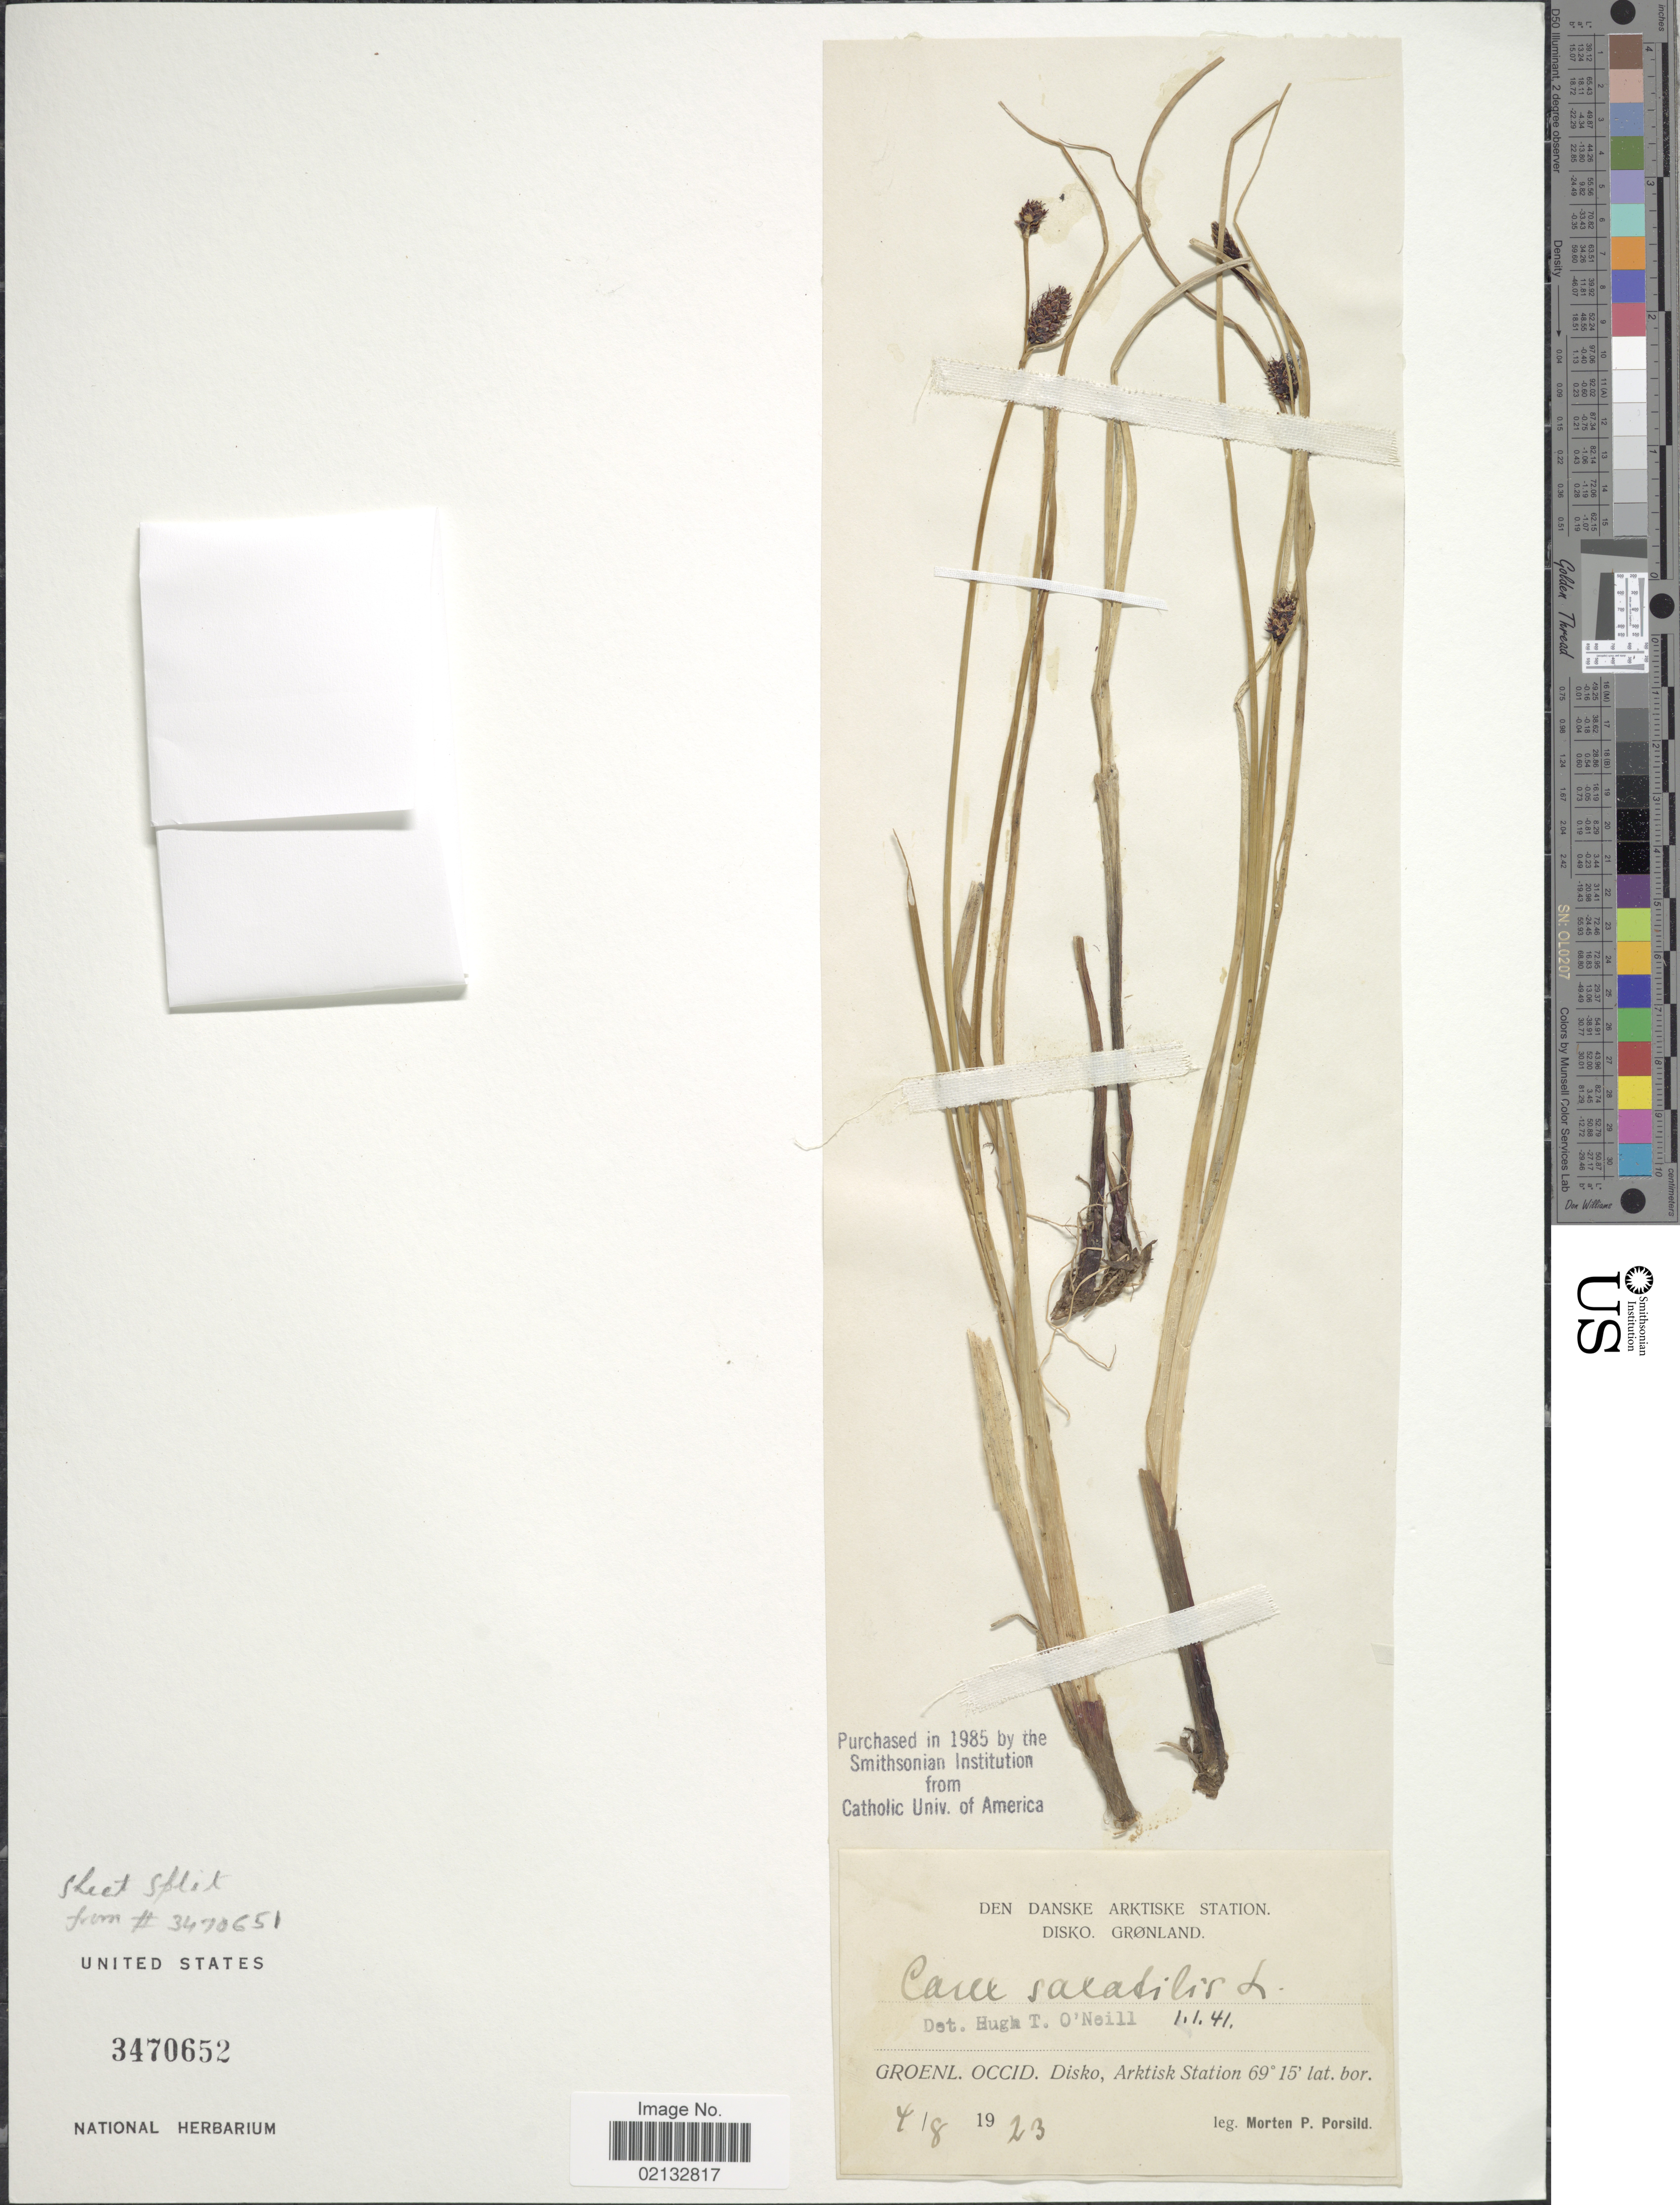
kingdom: Plantae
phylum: Tracheophyta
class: Liliopsida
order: Poales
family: Cyperaceae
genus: Carex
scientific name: Carex saxatilis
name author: L.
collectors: M. P. Porsild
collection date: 1923-08-04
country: Greenland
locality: Den danske Arktiske Station. Disko. Gronland, Groenl. Occid. Disko, Arktisk Station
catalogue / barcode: US 3470652